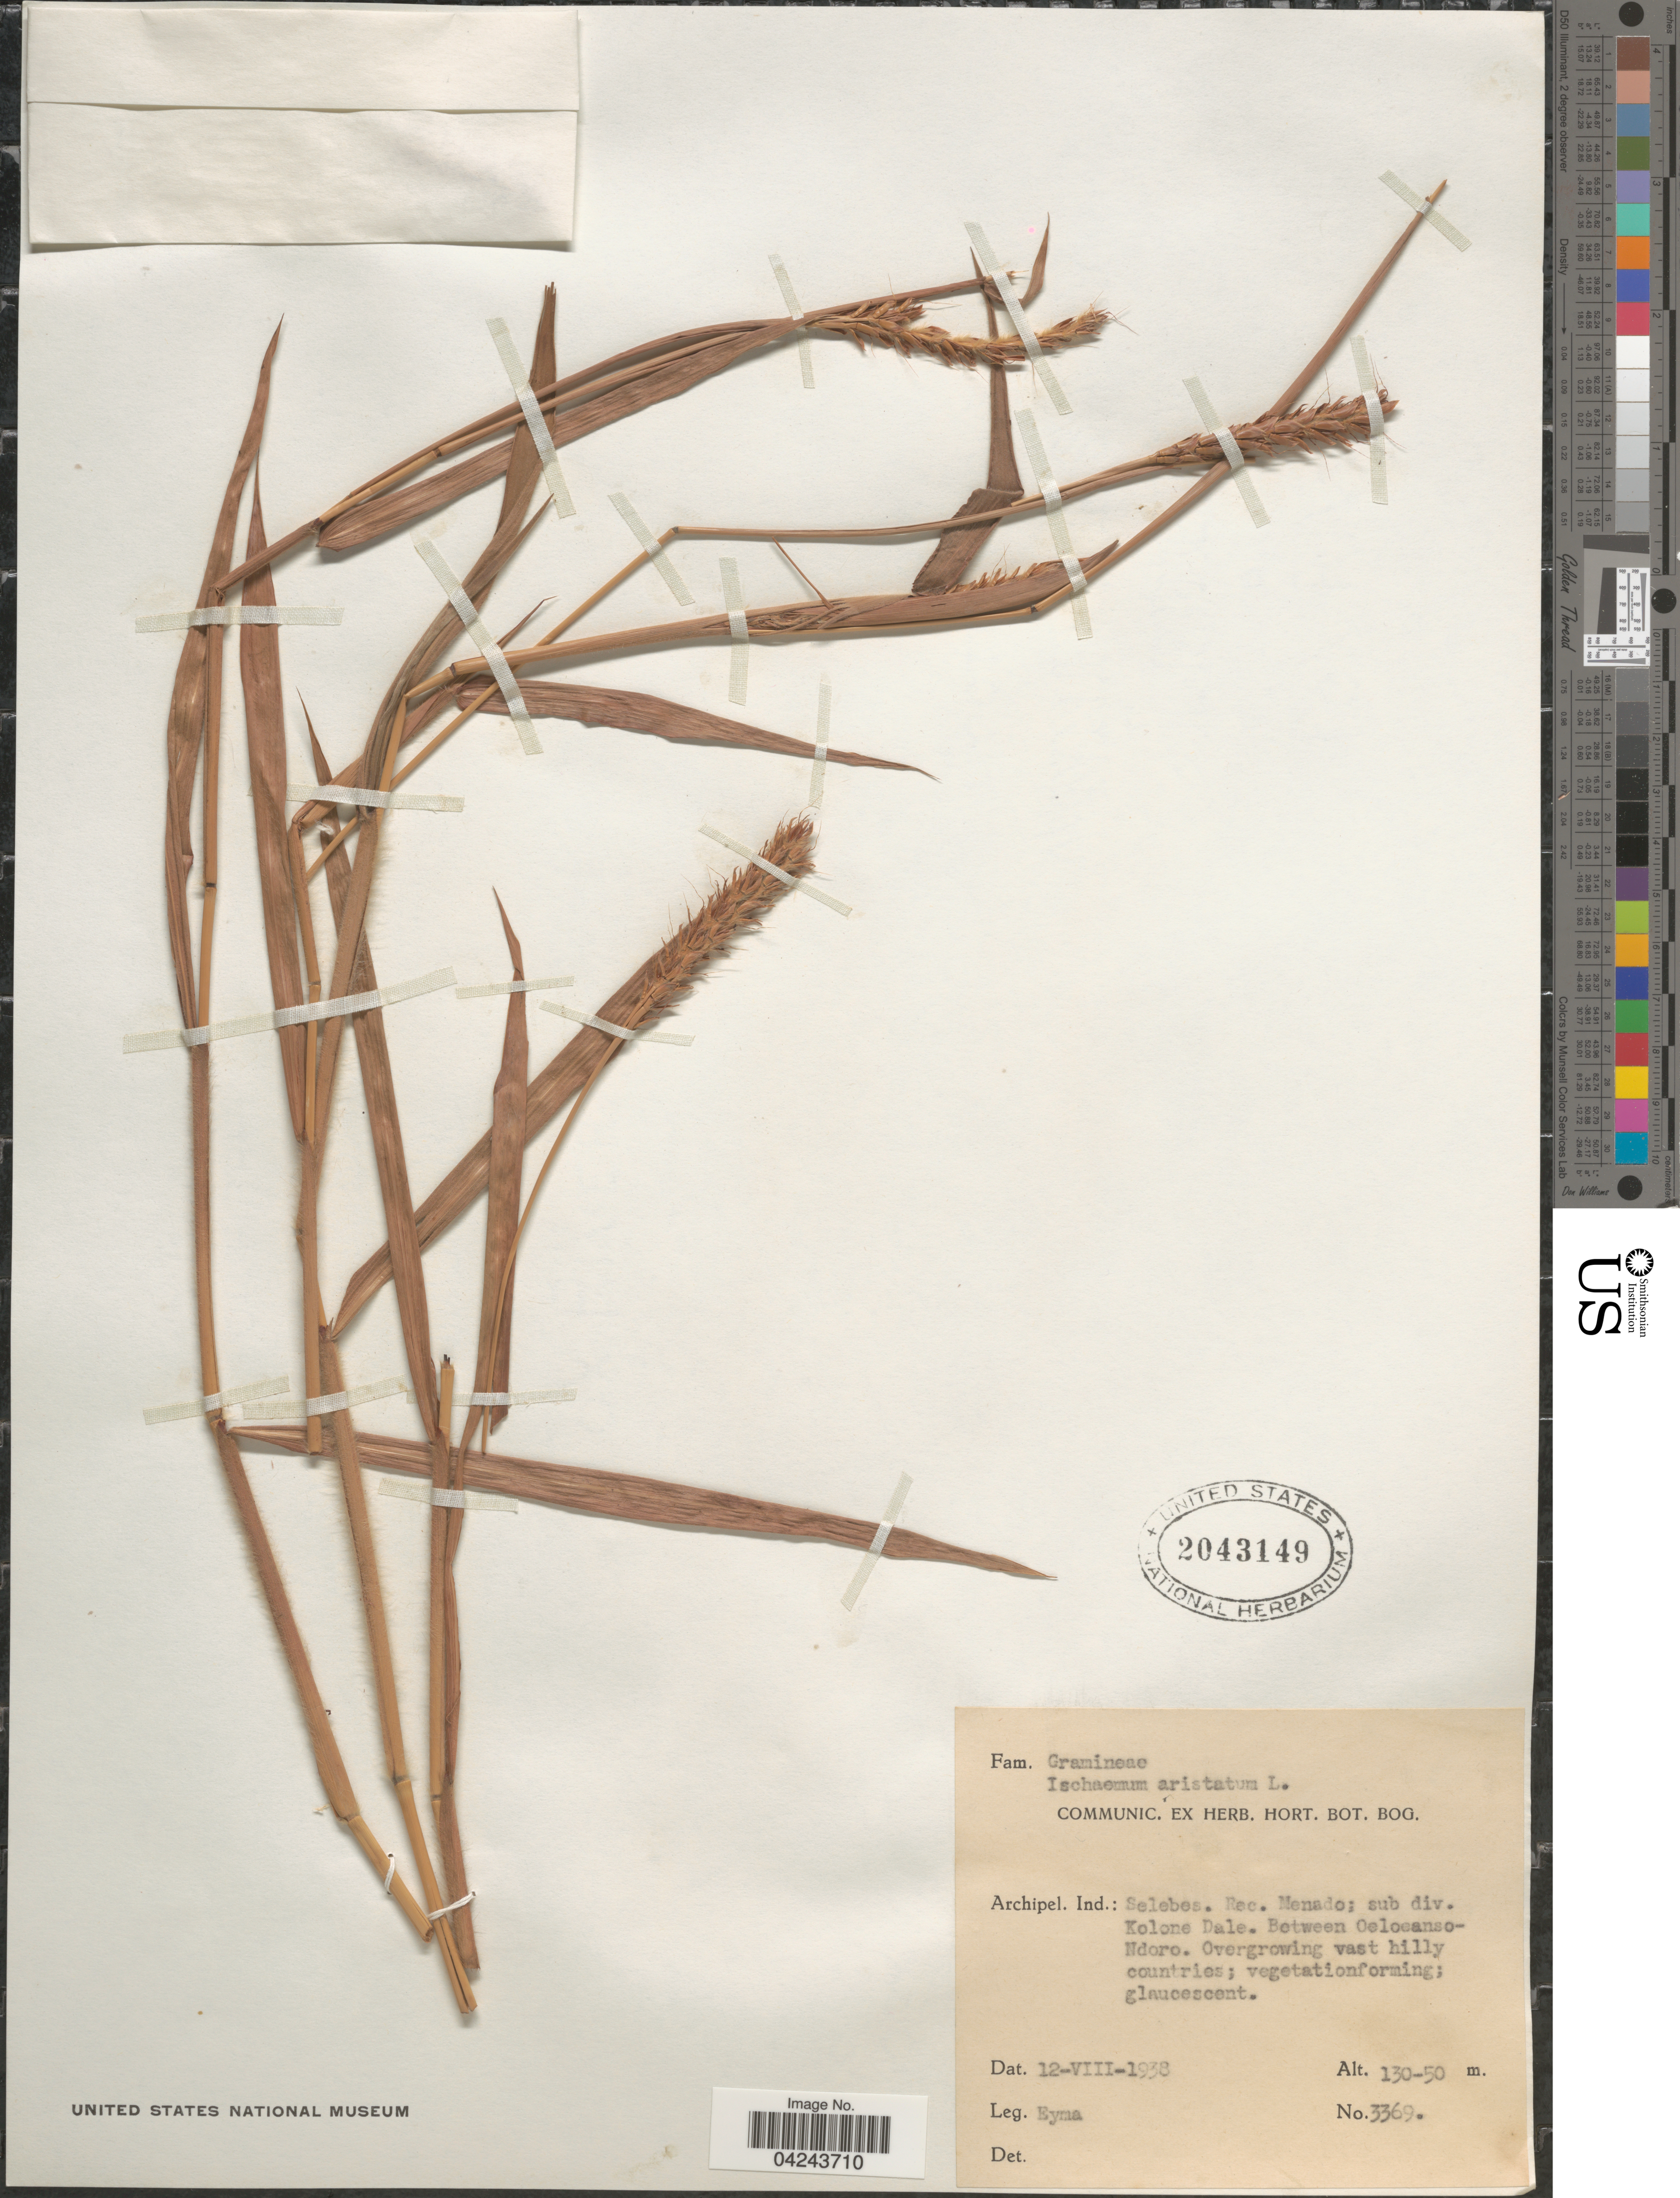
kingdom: Plantae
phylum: Tracheophyta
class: Liliopsida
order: Poales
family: Poaceae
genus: Ischaemum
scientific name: Ischaemum aristatum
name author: L.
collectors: Eyma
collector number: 3369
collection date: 1938-08-12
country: Indonesia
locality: Archipel. Ind.: Selebes. Rec. Menado; sub div. Kolone Dale. Between Oeloeanso-Ndoro.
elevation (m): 50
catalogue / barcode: US 2043149